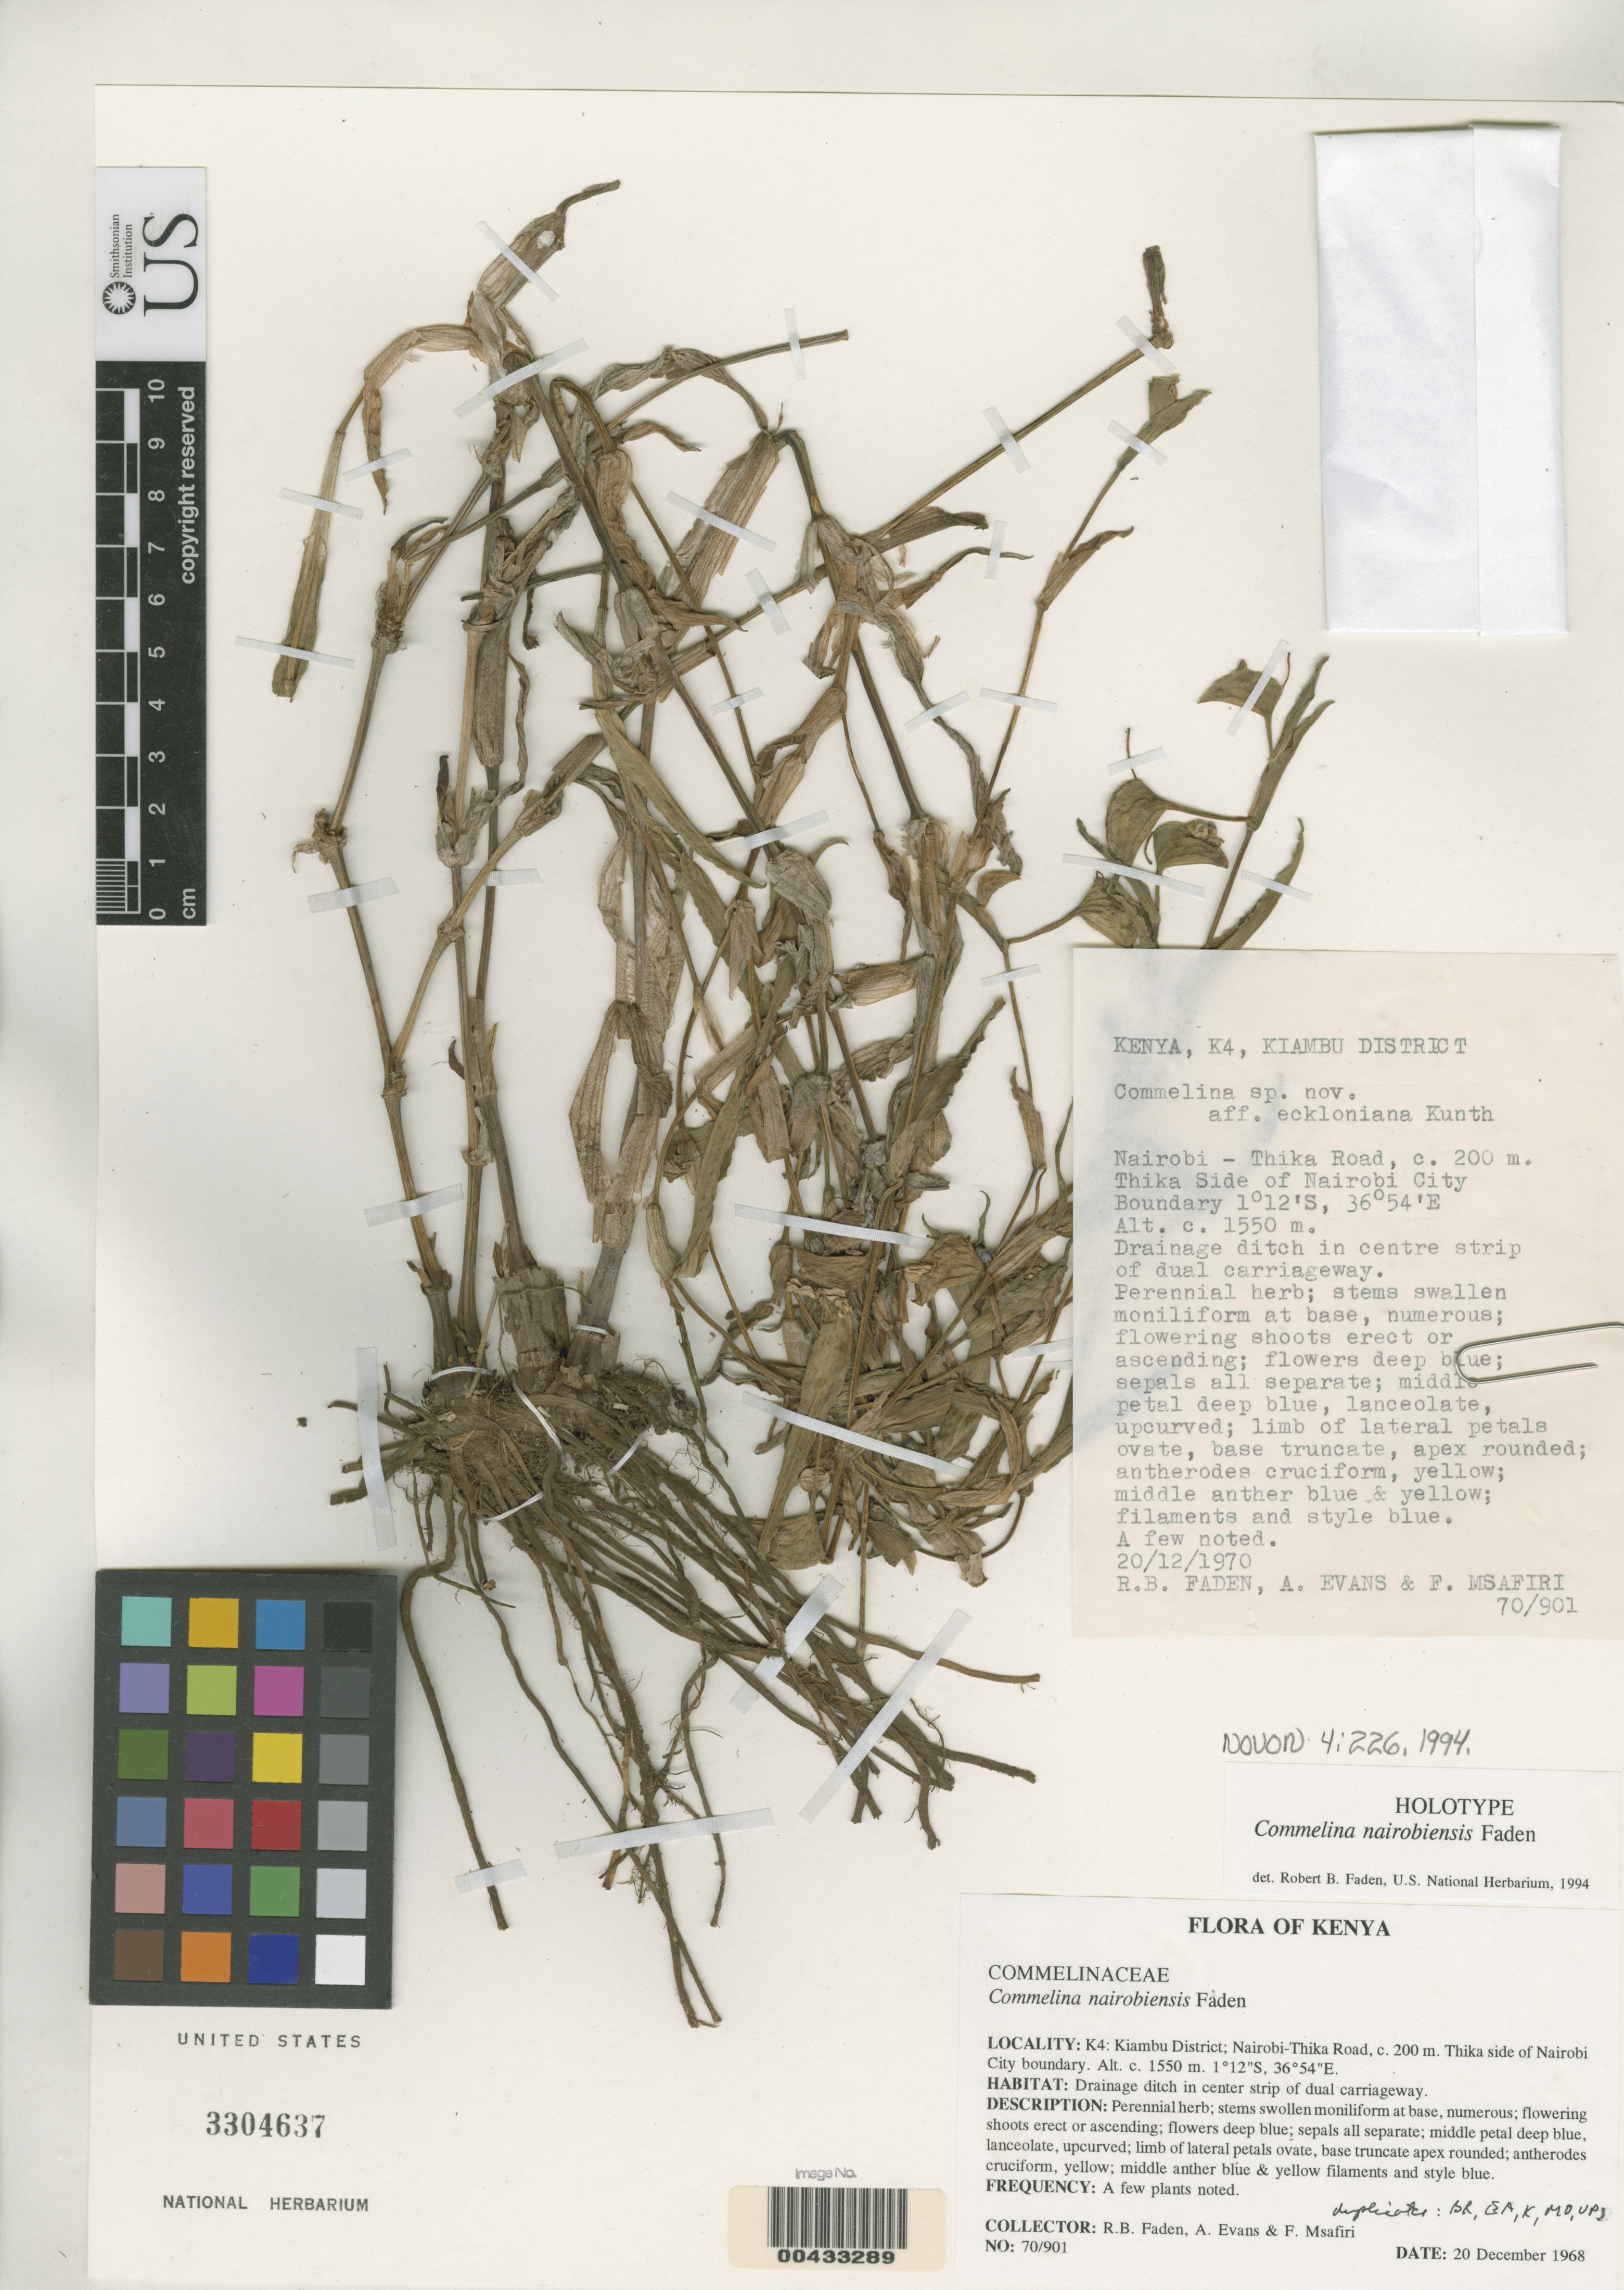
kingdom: Plantae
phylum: Tracheophyta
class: Liliopsida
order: Commelinales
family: Commelinaceae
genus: Commelina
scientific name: Commelina nairobiensis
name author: Faden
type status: Holotype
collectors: R. B. Faden, A. J. Evans & F. Msafiri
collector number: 70/901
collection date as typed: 20 Dec 1968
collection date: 1968-12-20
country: Kenya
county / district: Kiambu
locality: Nairobi - Thika road, ca. 200 m. Thika side of Nairobi City boundary.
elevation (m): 1550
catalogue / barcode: US 3304637